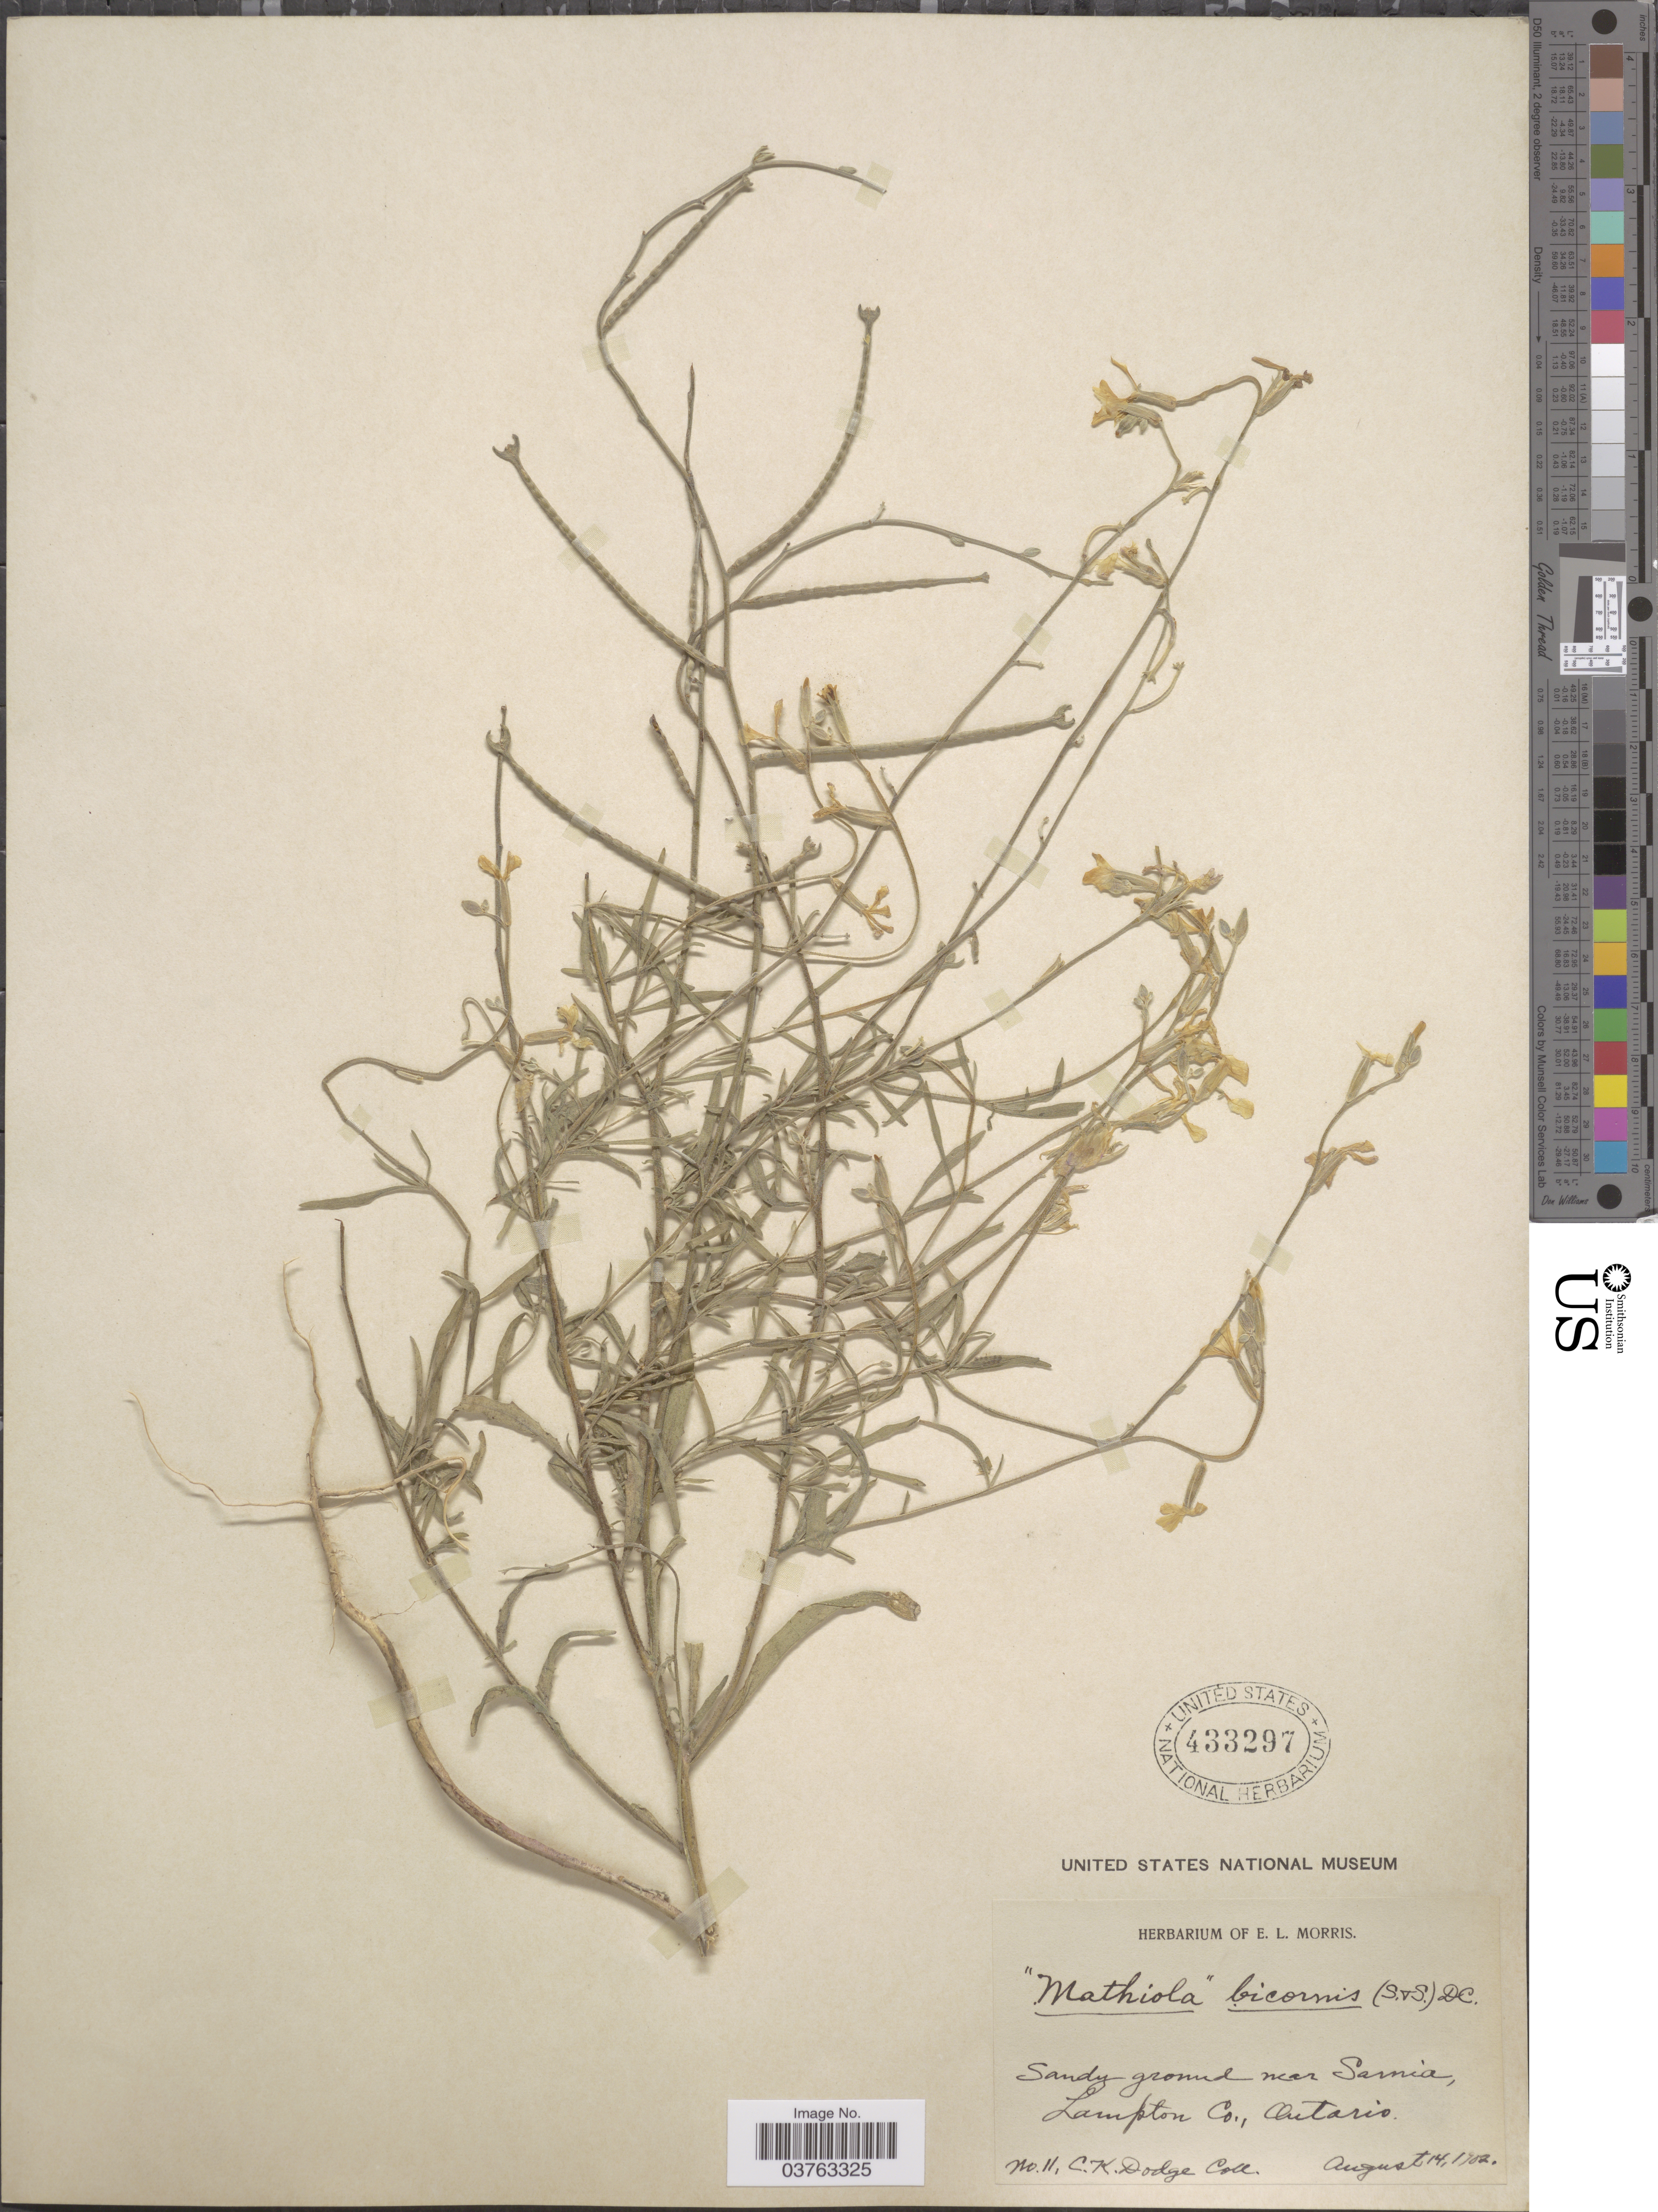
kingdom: Plantae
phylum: Tracheophyta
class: Magnoliopsida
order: Brassicales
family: Brassicaceae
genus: Matthiola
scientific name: Matthiola bicornis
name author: (Sm.) DC.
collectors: C. Dodge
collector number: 11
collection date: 1982-08-14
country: Canada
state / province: Ontario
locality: Sandy ground near Sarnia, Lambton Co.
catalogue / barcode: US 433297